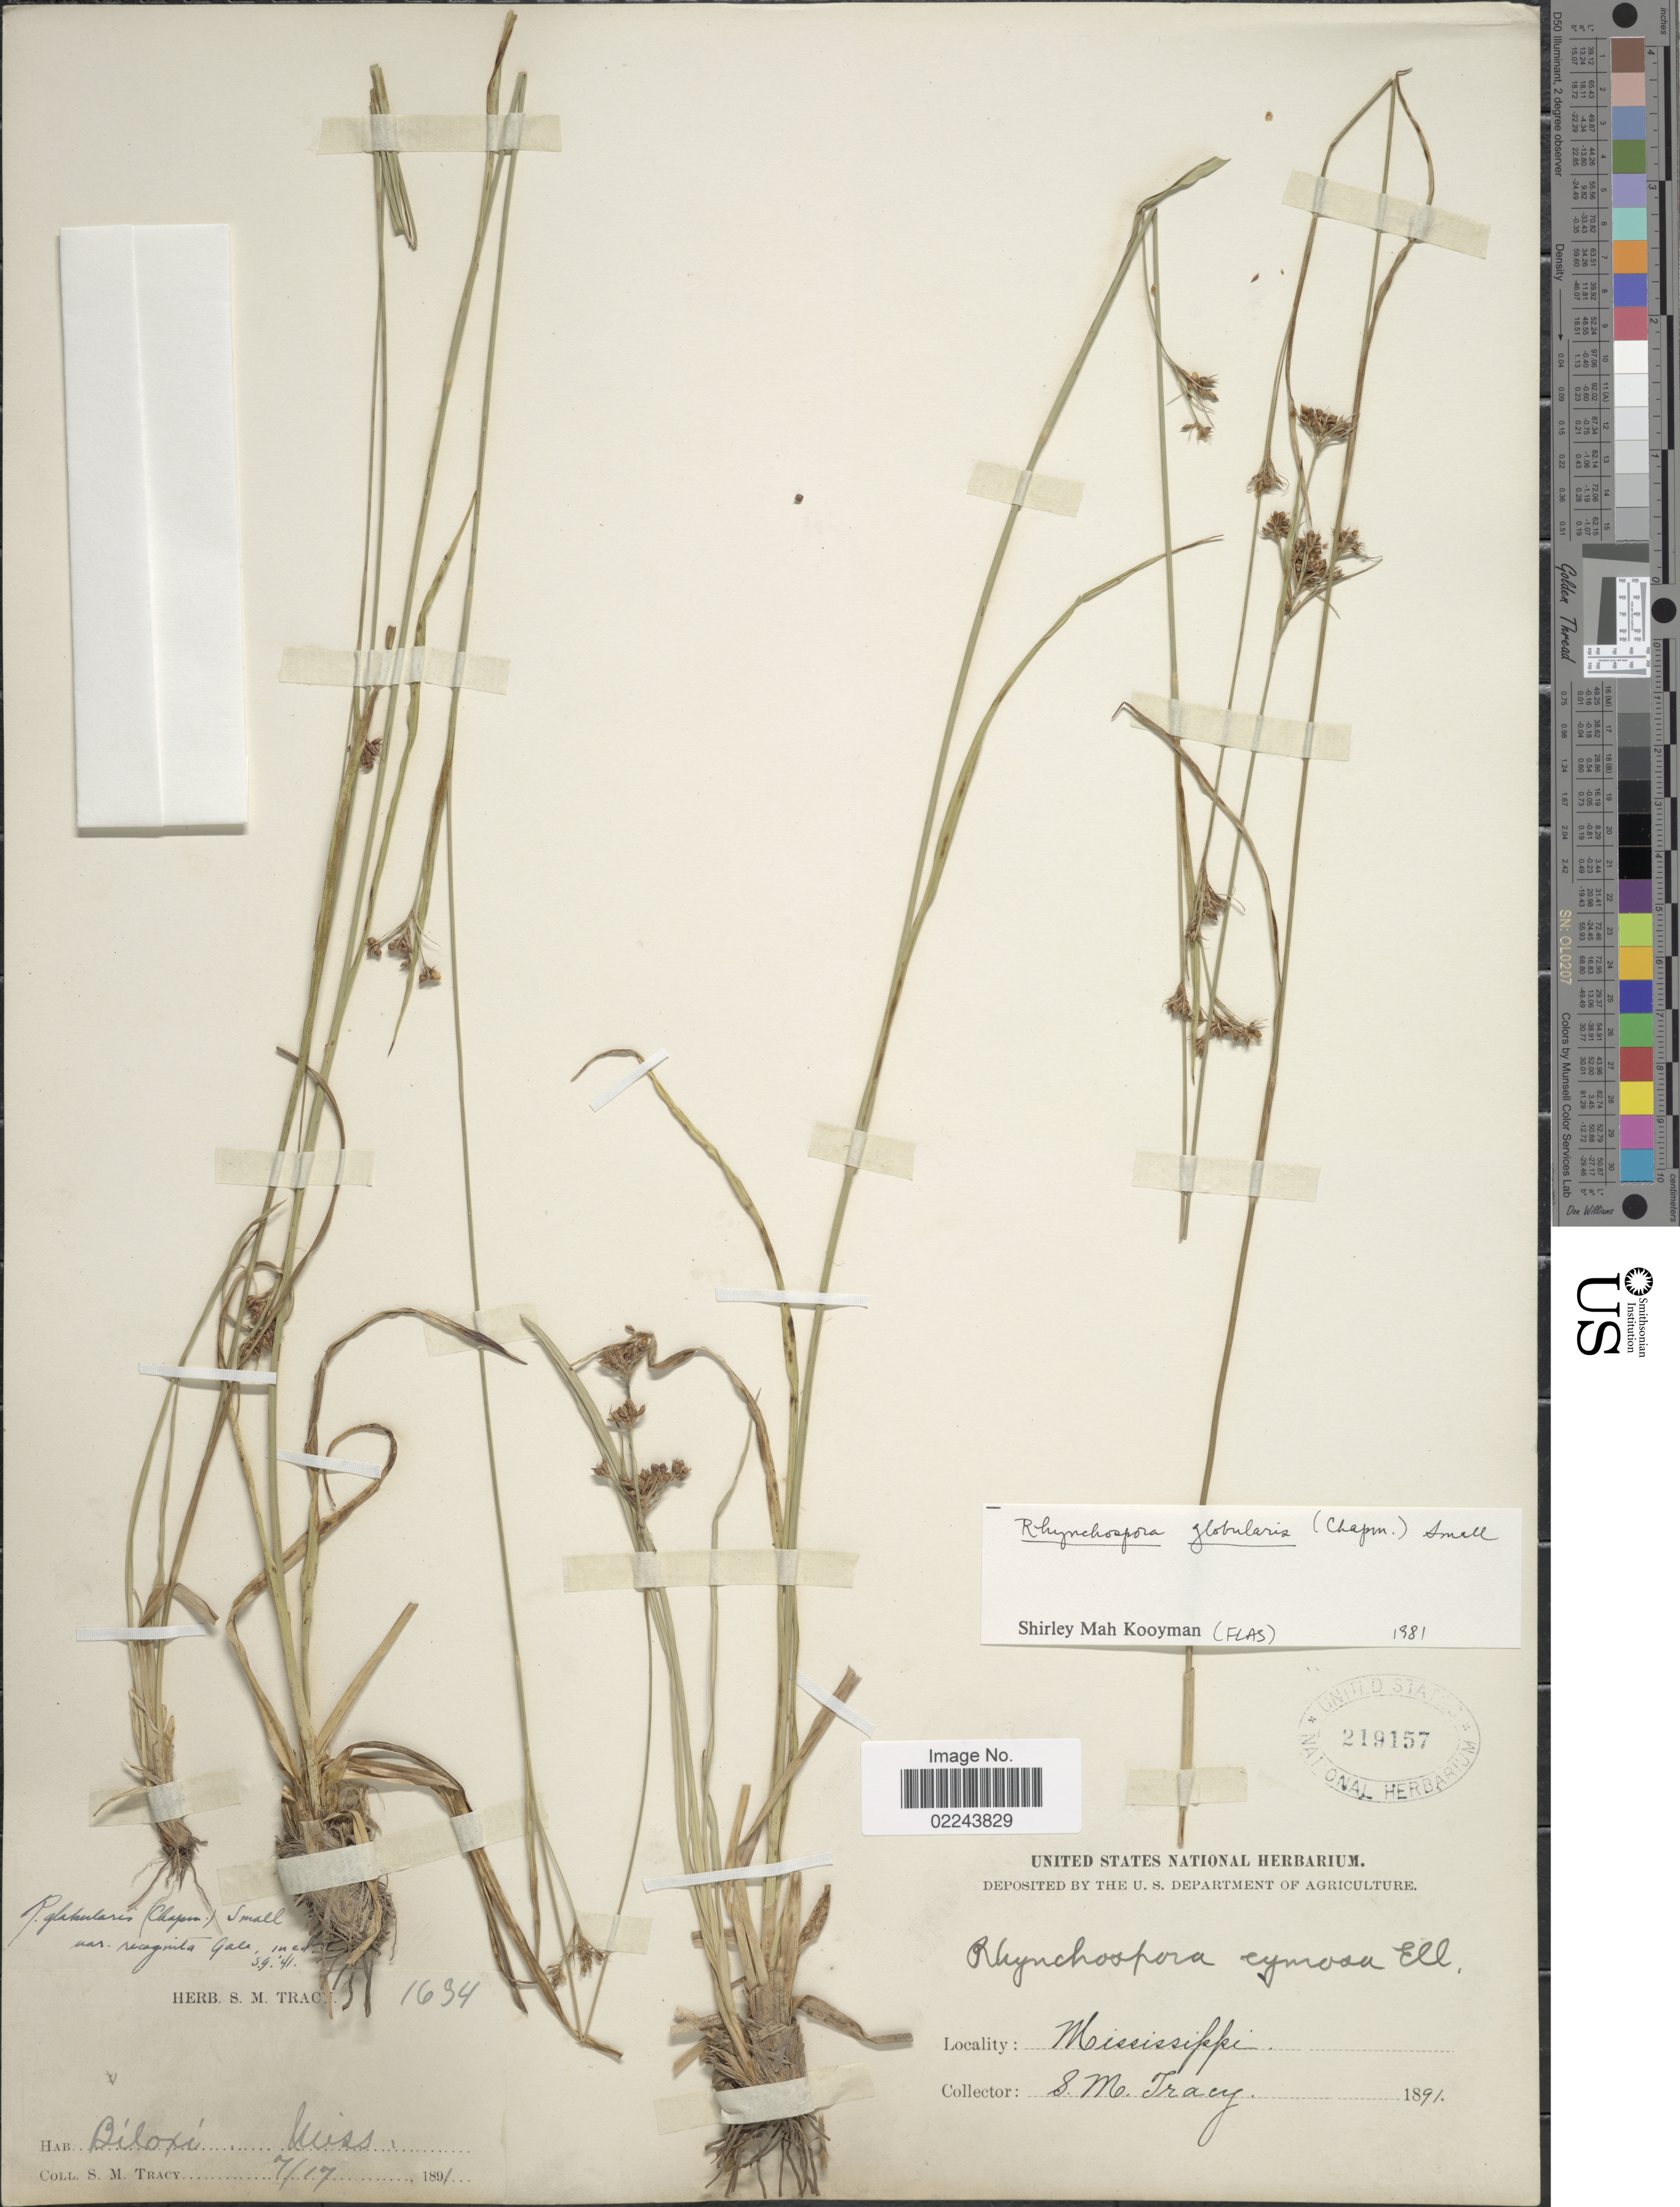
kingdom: Plantae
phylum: Tracheophyta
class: Liliopsida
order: Poales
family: Cyperaceae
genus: Rhynchospora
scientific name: Rhynchospora globularis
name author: (Chapm.) Small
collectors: S. M. Tracy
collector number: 1634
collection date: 1894-07-17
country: United States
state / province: Mississippi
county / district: Harrison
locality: Biloxi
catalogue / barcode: US 219157